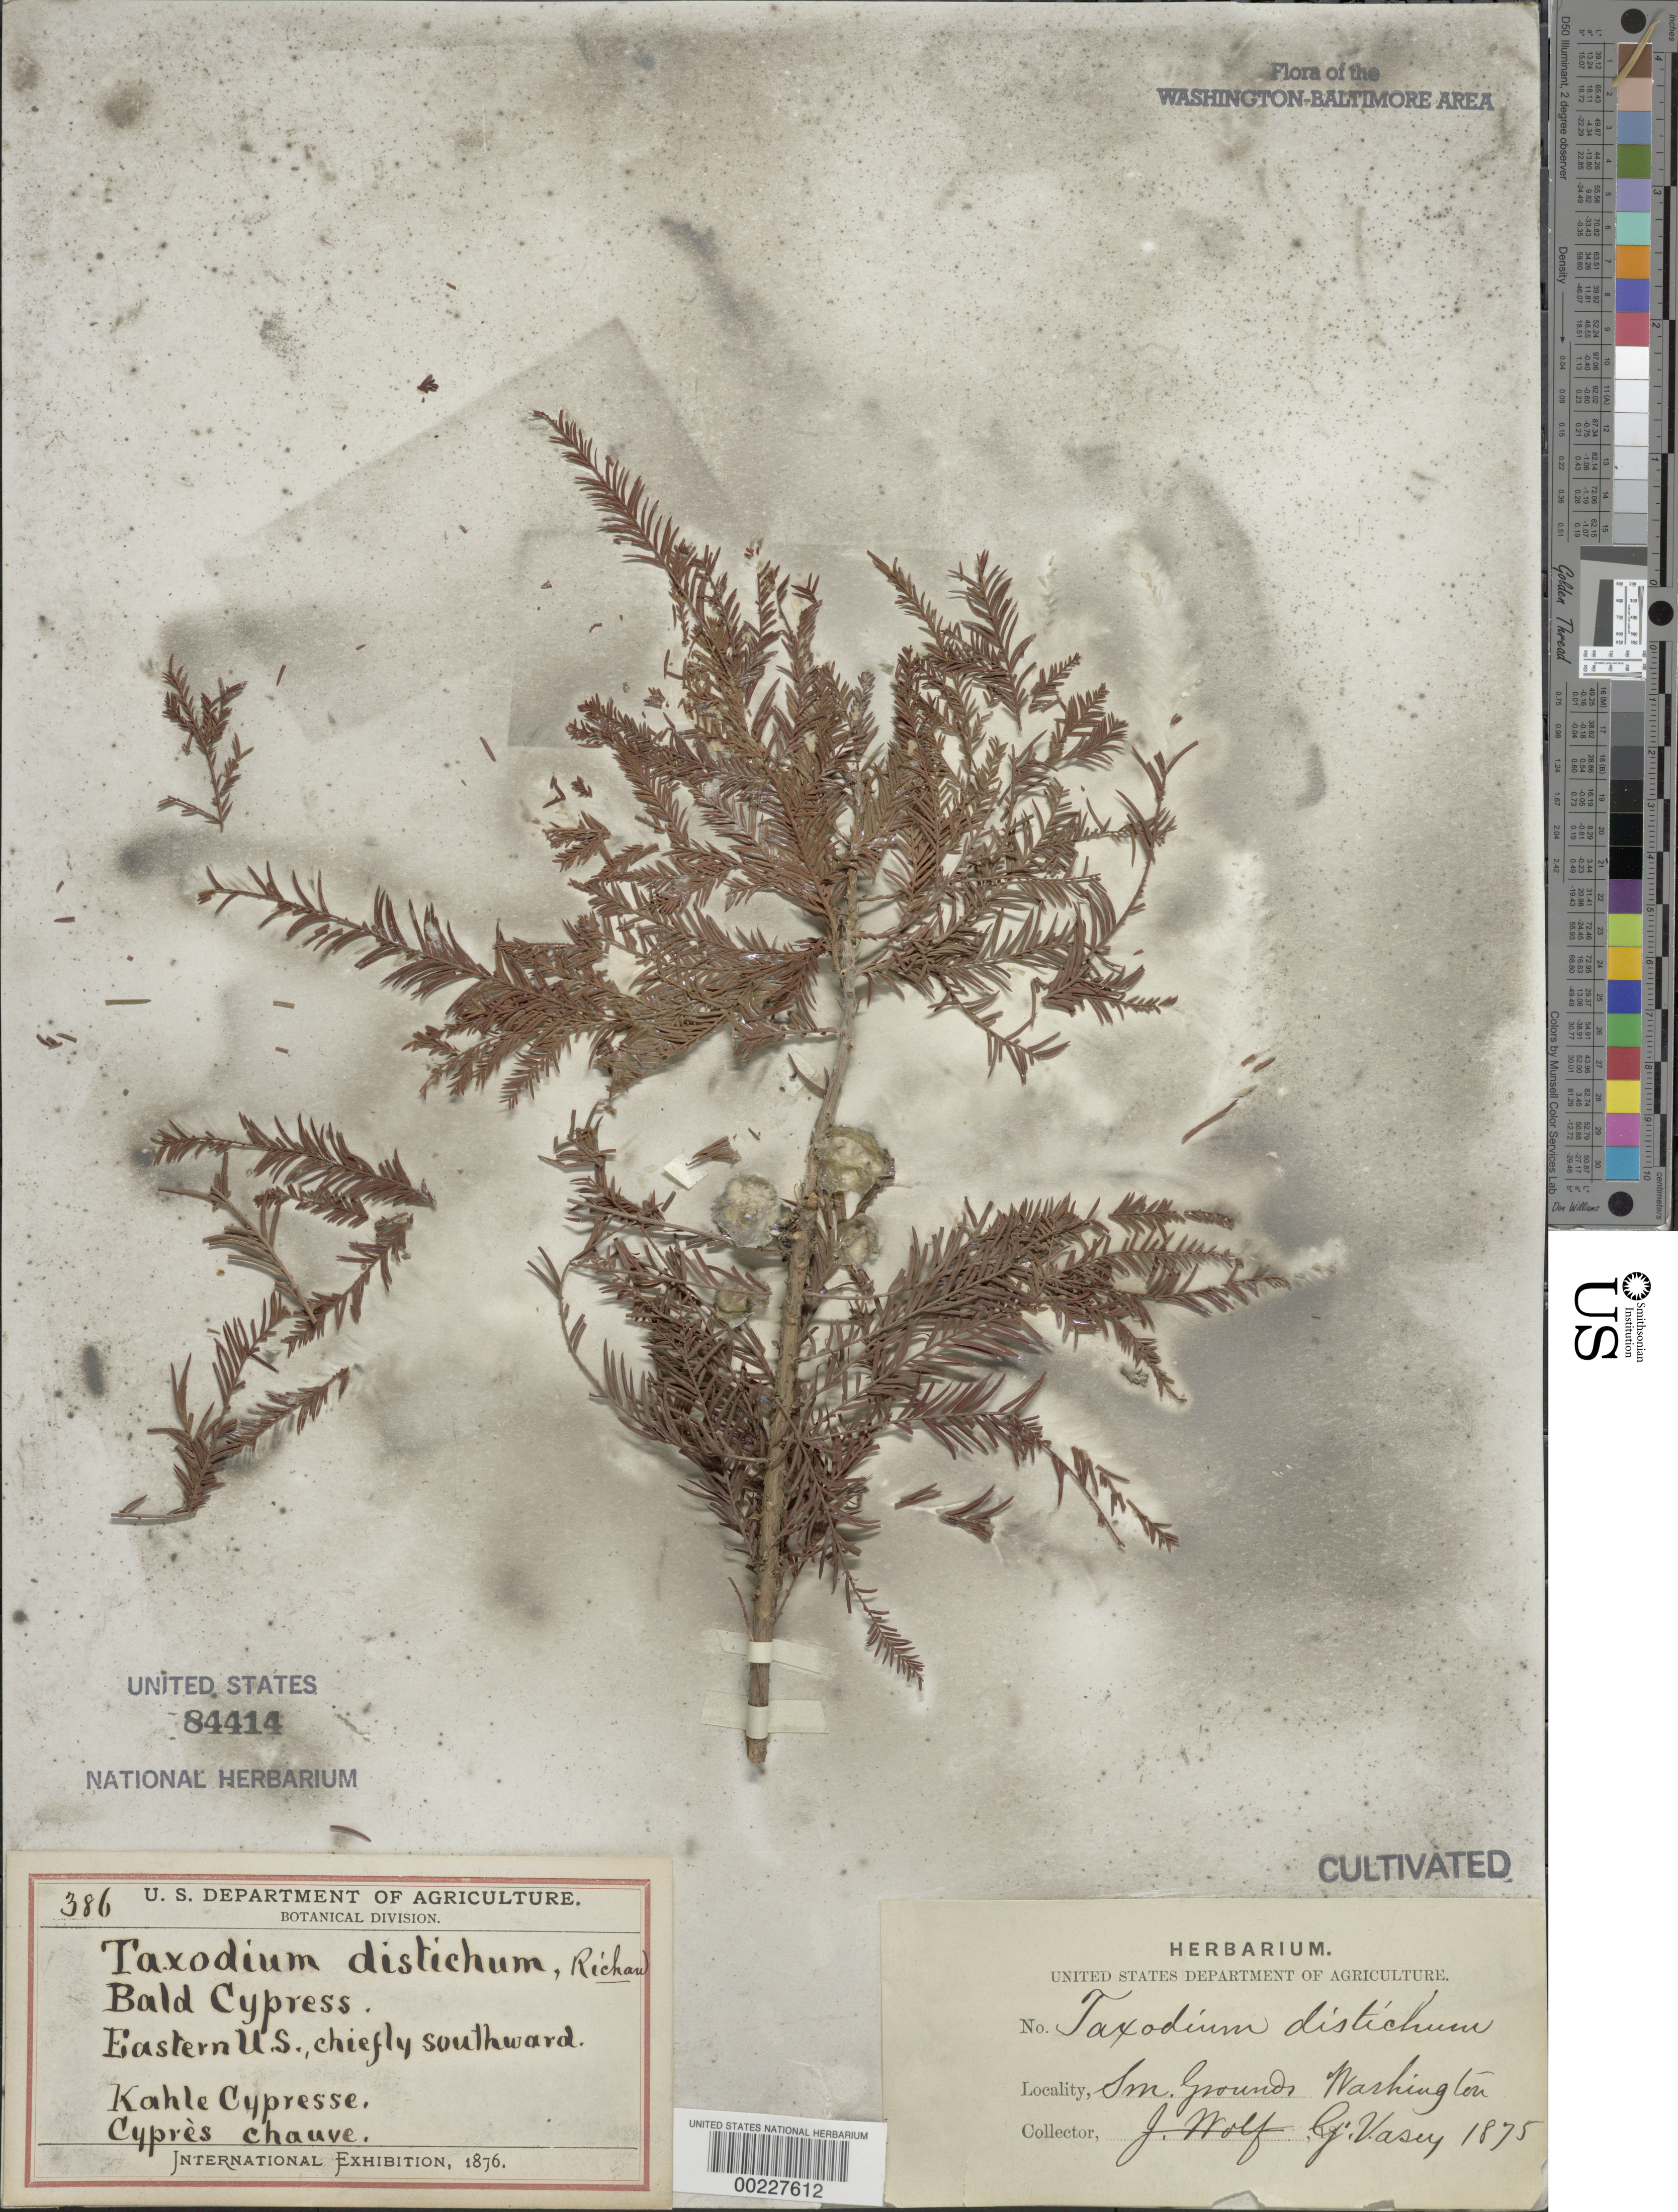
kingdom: Plantae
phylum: Tracheophyta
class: Pinopsida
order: Pinales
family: Cupressaceae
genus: Taxodium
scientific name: Taxodium distichum var. imbricarium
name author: (L.) Rich.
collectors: G. R. Vasey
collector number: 386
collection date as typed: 1875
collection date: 1875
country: United States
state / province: District of Columbia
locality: Smithsonian grounds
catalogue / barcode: US 84414